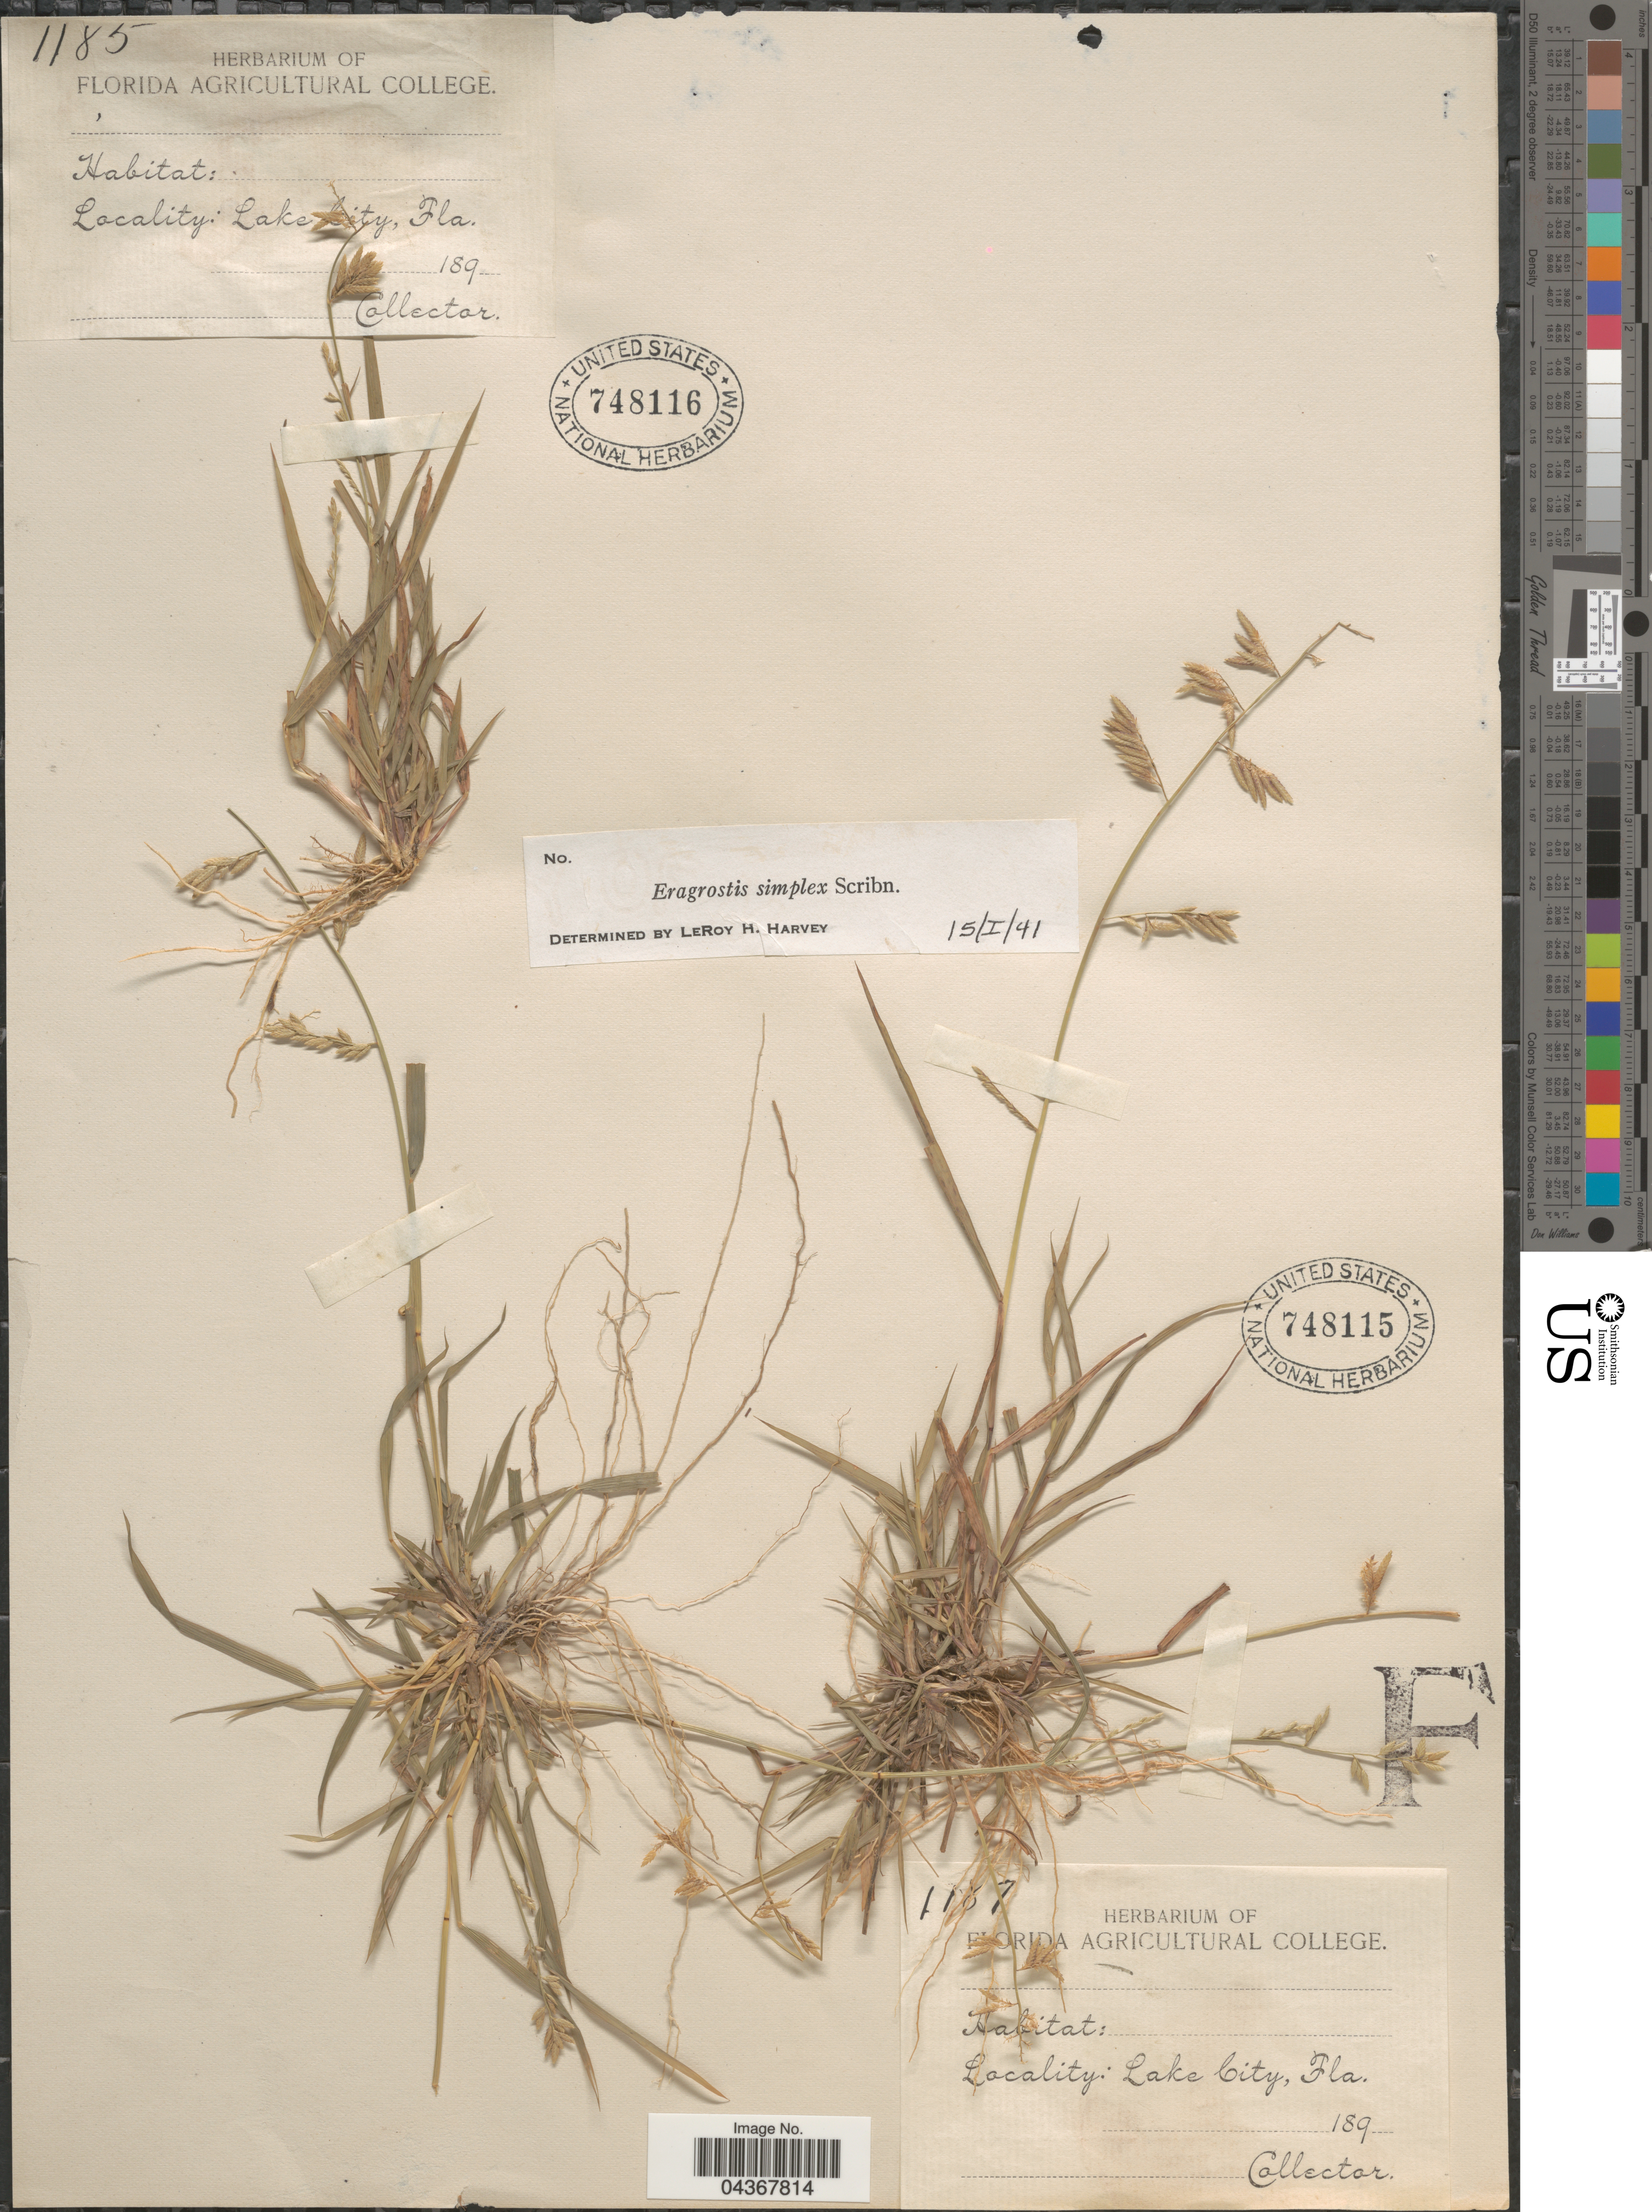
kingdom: Plantae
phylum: Tracheophyta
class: Liliopsida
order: Poales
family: Poaceae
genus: Eragrostis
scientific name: Eragrostis cumingii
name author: Steud.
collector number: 1187*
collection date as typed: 189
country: United States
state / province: Florida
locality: Lake City.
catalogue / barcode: US 748115